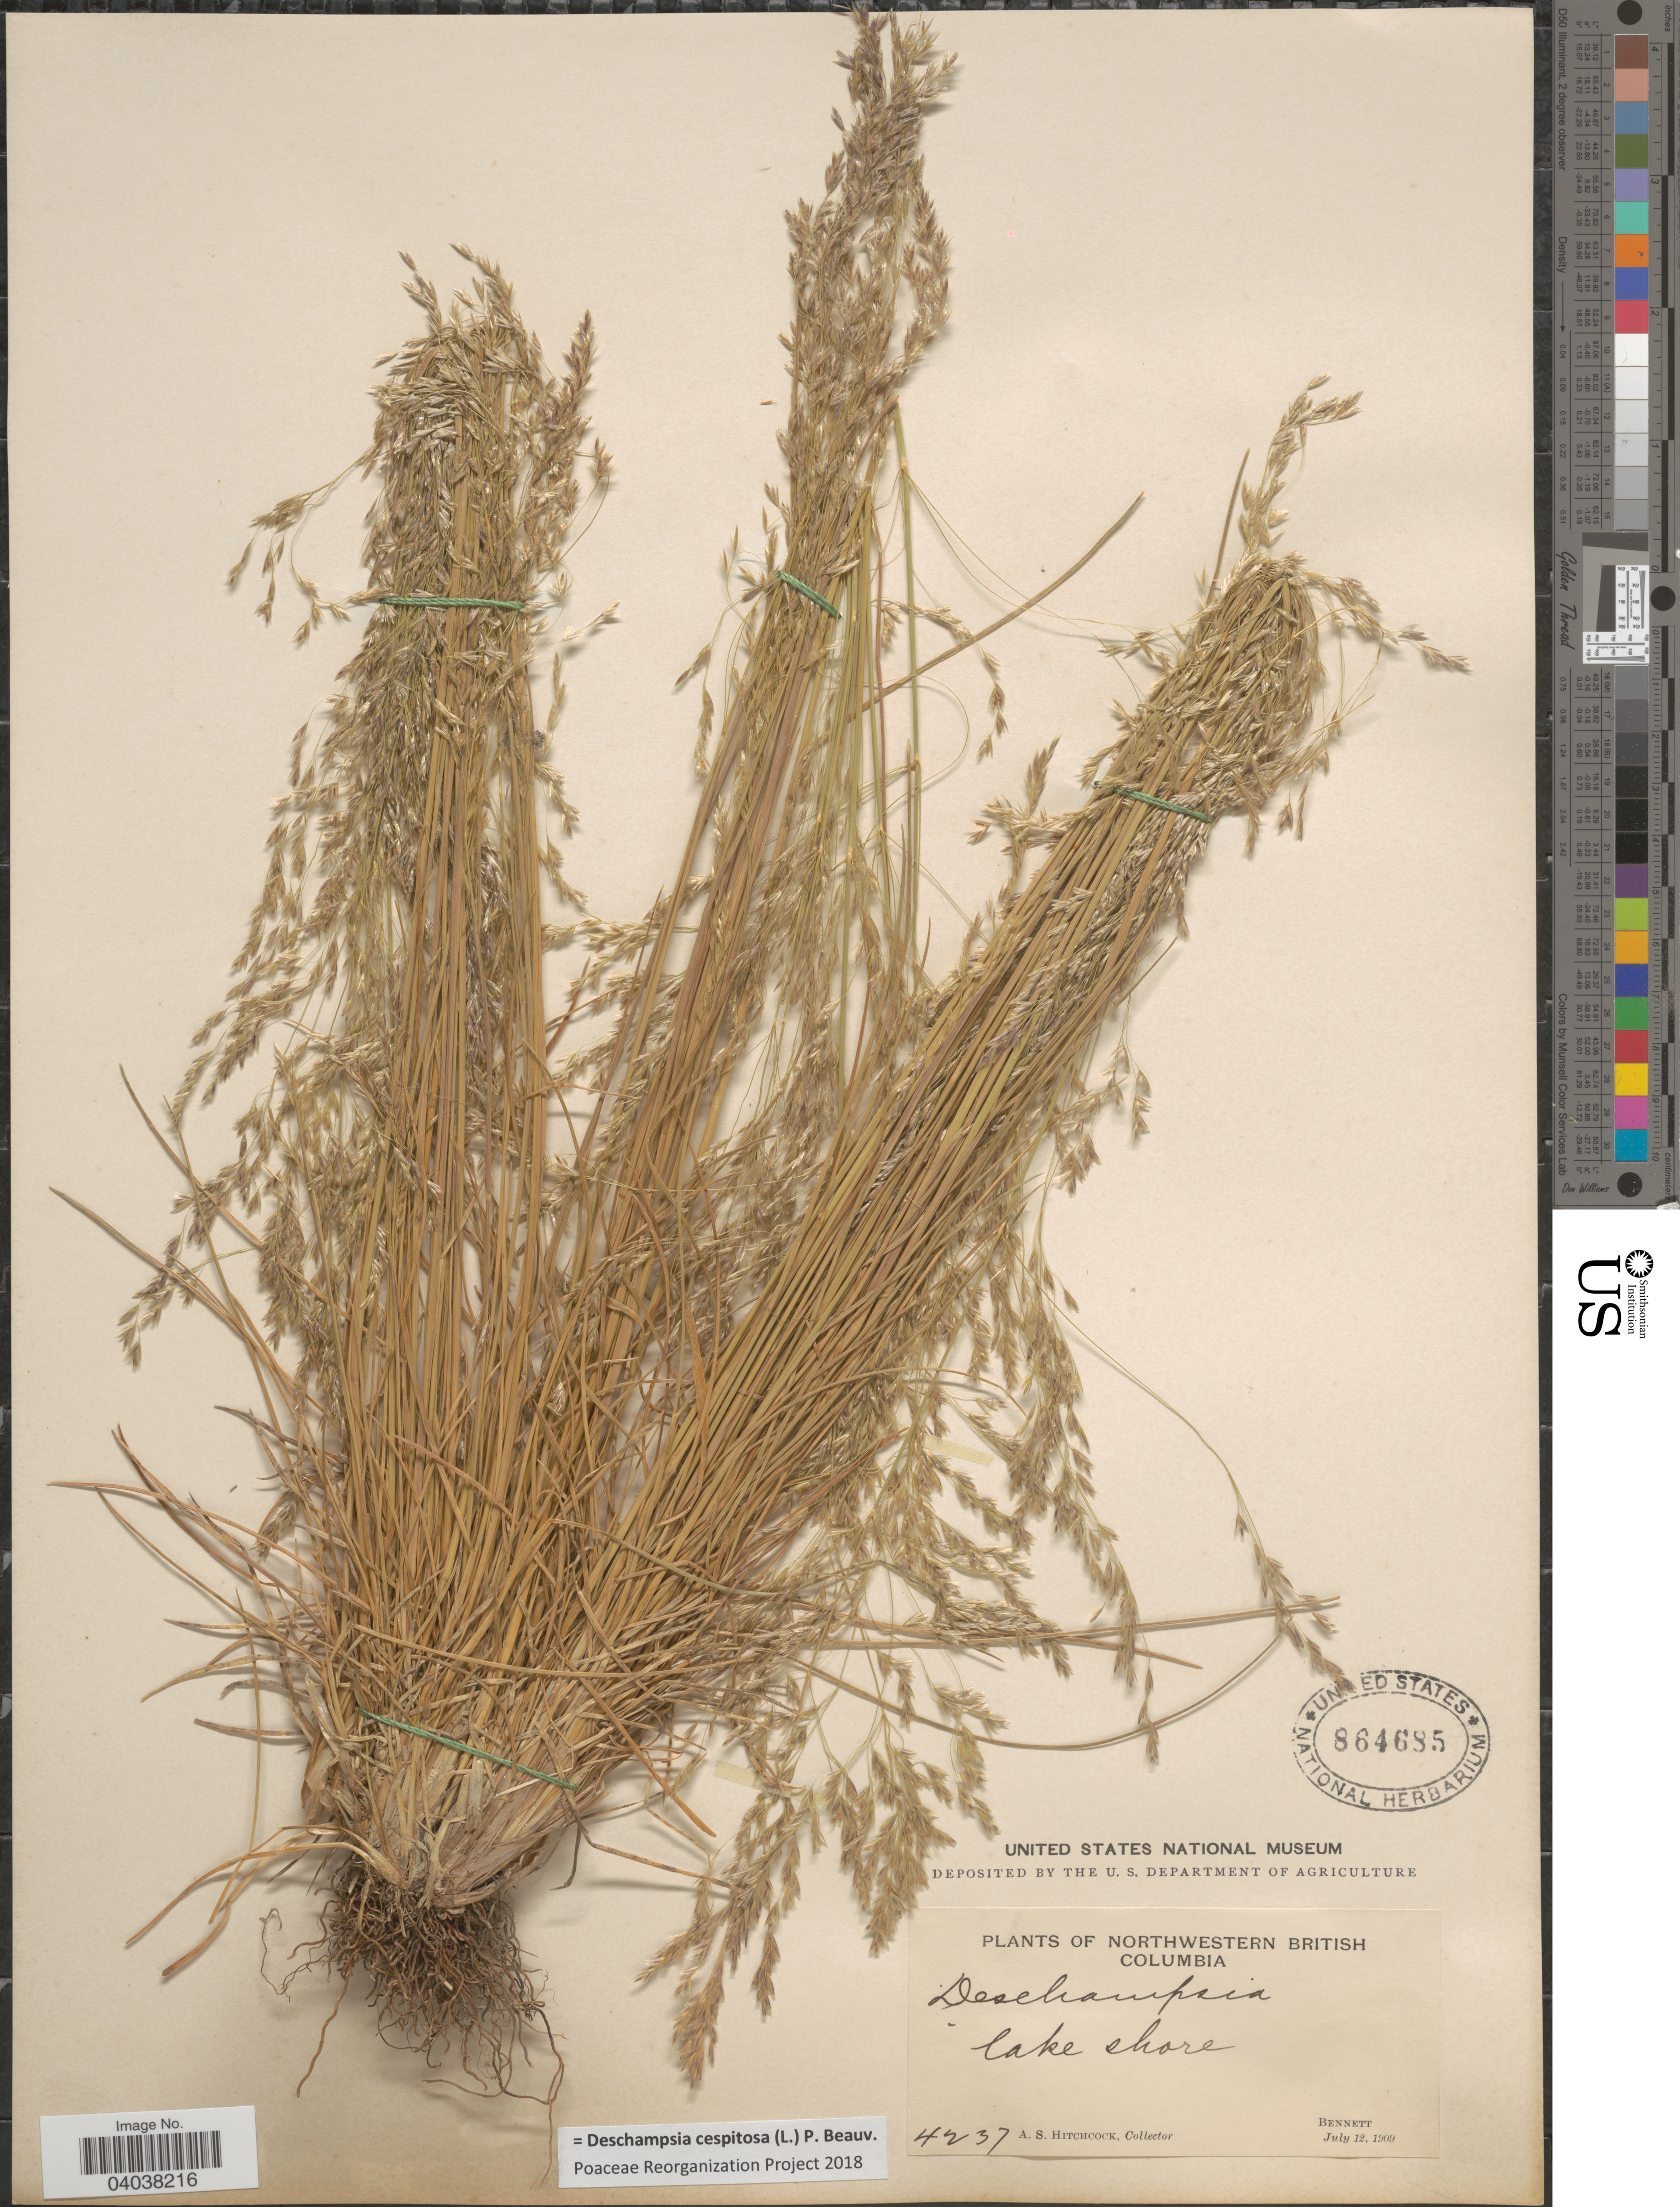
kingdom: Plantae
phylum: Tracheophyta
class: Liliopsida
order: Poales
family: Poaceae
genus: Deschampsia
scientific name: Deschampsia cespitosa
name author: (L.) P. Beauv.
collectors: A. S. Hitchcock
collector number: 4237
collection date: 1909-07-12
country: Canada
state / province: British Columbia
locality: Northwestern British Columbia. Lake shore. Bennett.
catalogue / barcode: US 864685